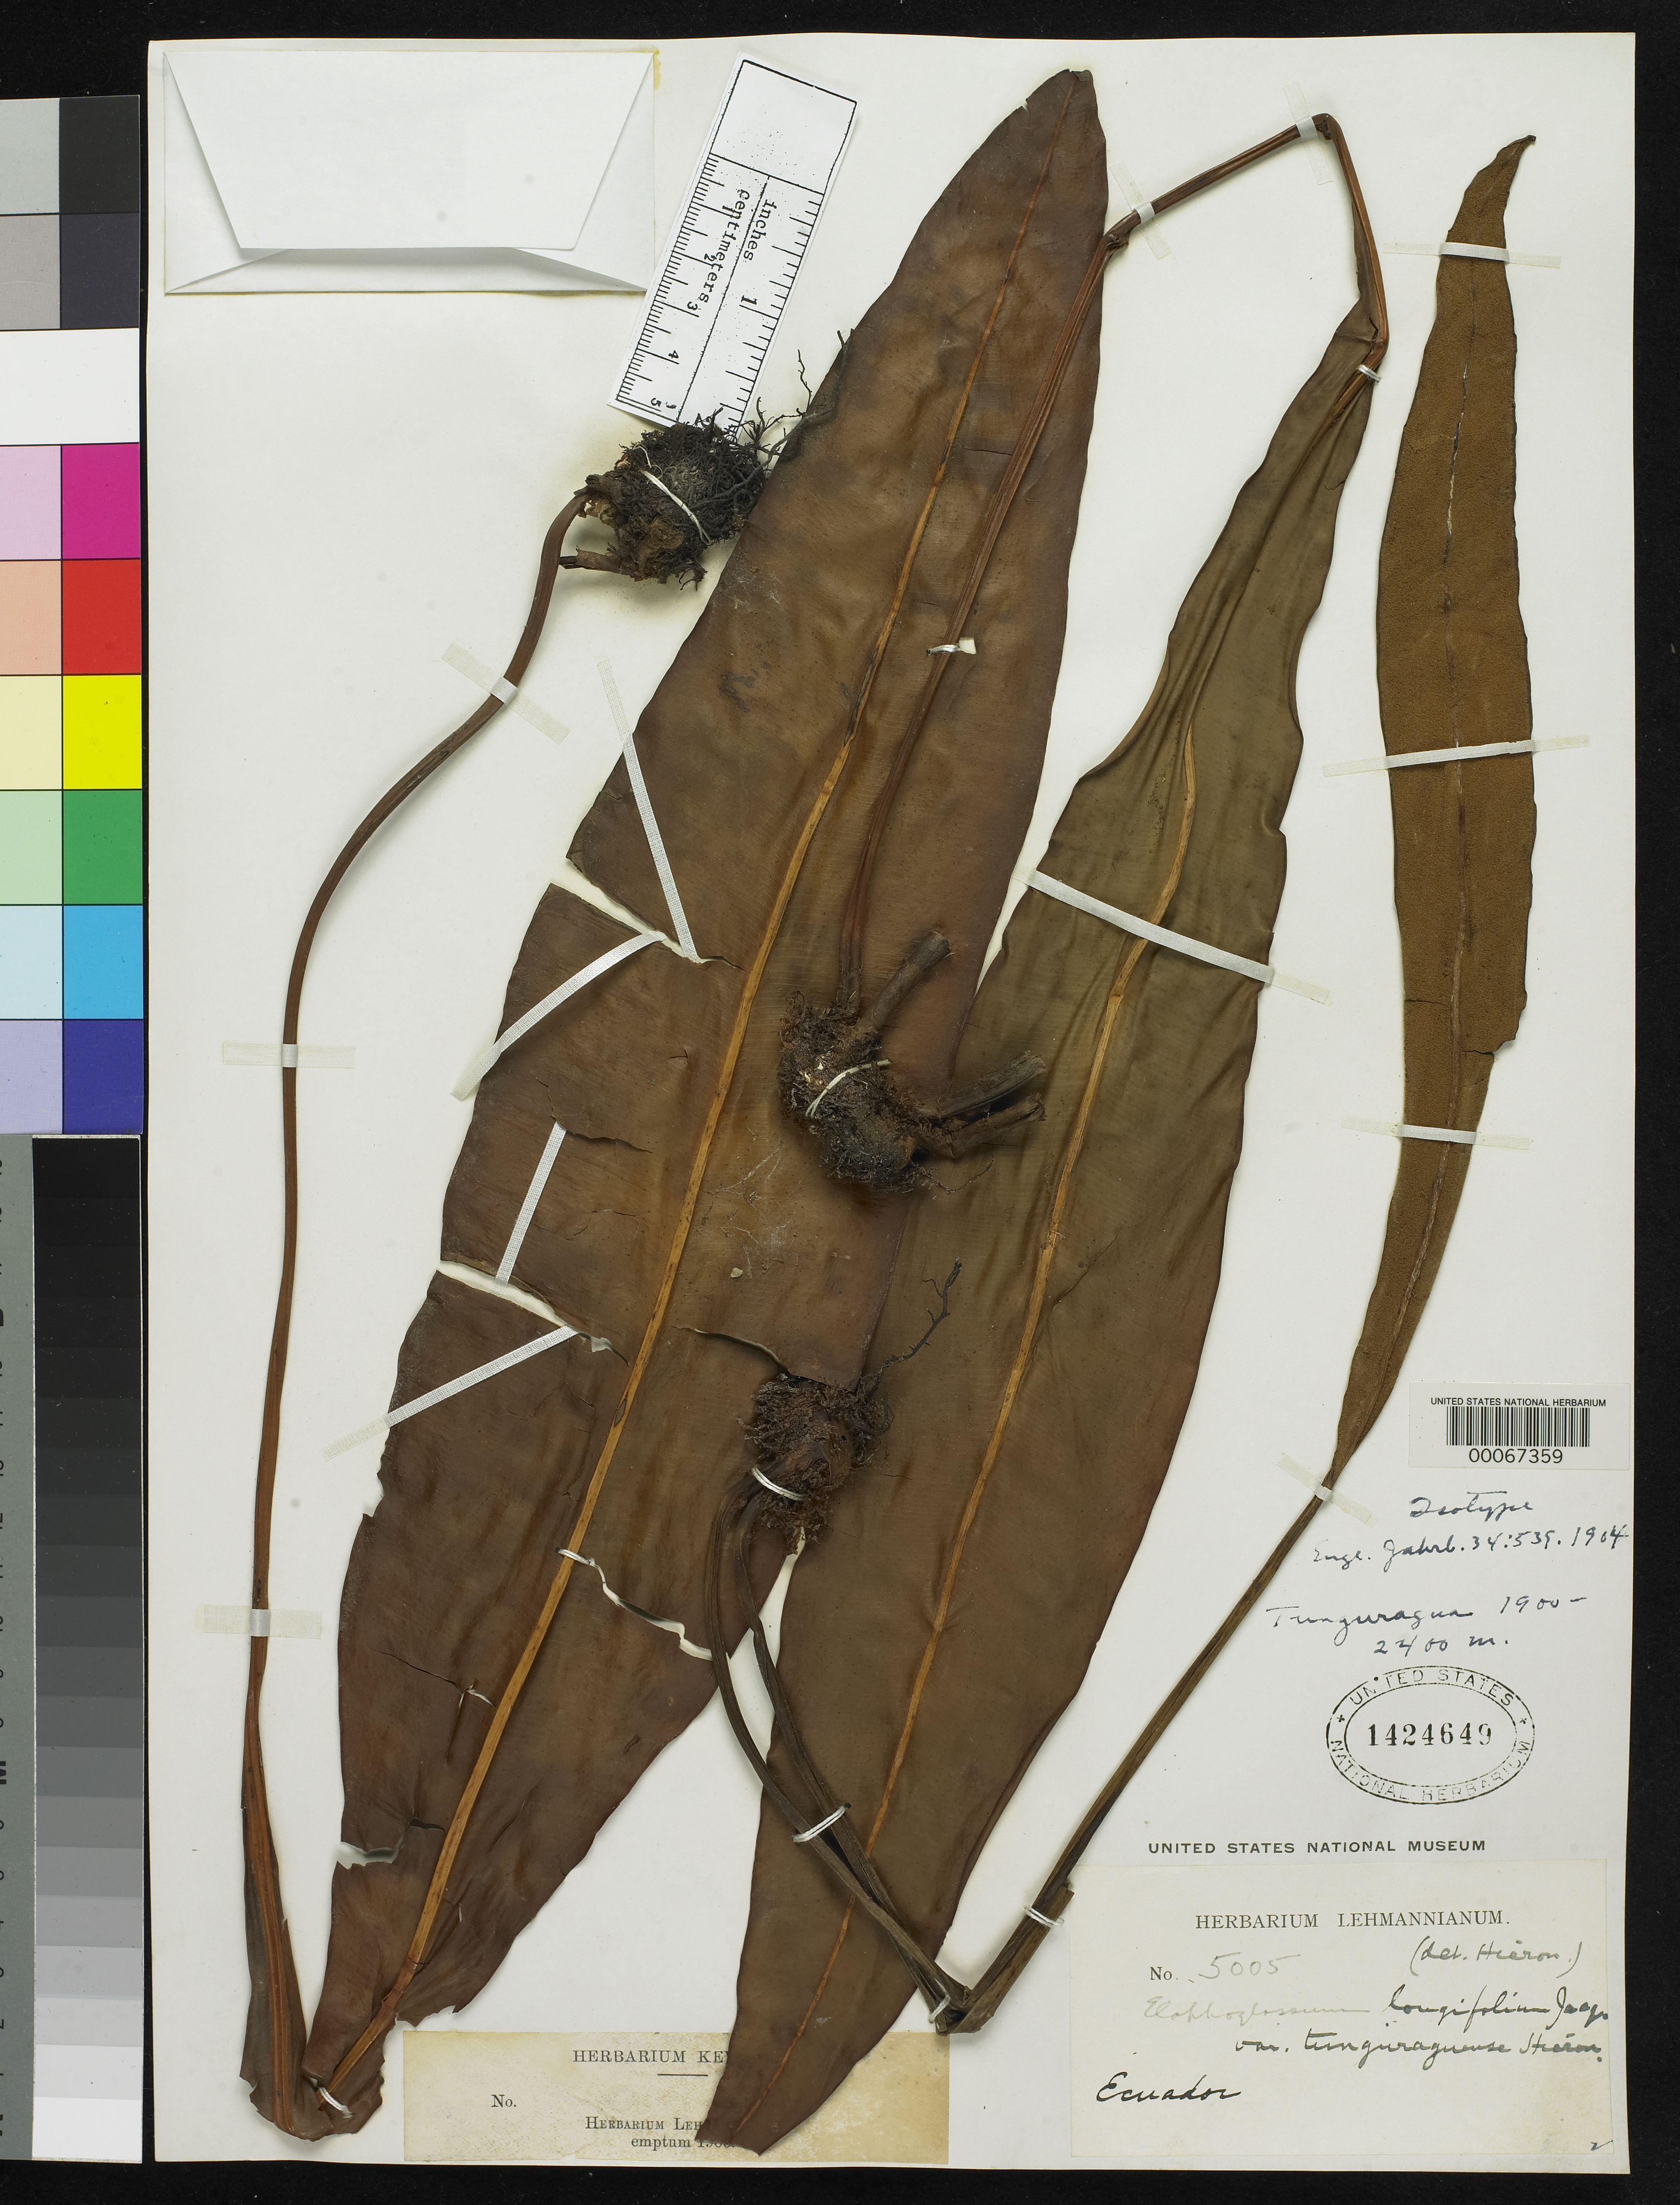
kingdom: Plantae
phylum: Tracheophyta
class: Polypodiopsida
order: Polypodiales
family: Dryopteridaceae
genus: Elaphoglossum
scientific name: Elaphoglossum longifolium var. tunguraguense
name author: Hieron.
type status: Isotype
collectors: F. C. Lehmann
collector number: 5005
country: Ecuador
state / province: Tungurahua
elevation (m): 1900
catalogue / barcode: US 1424649